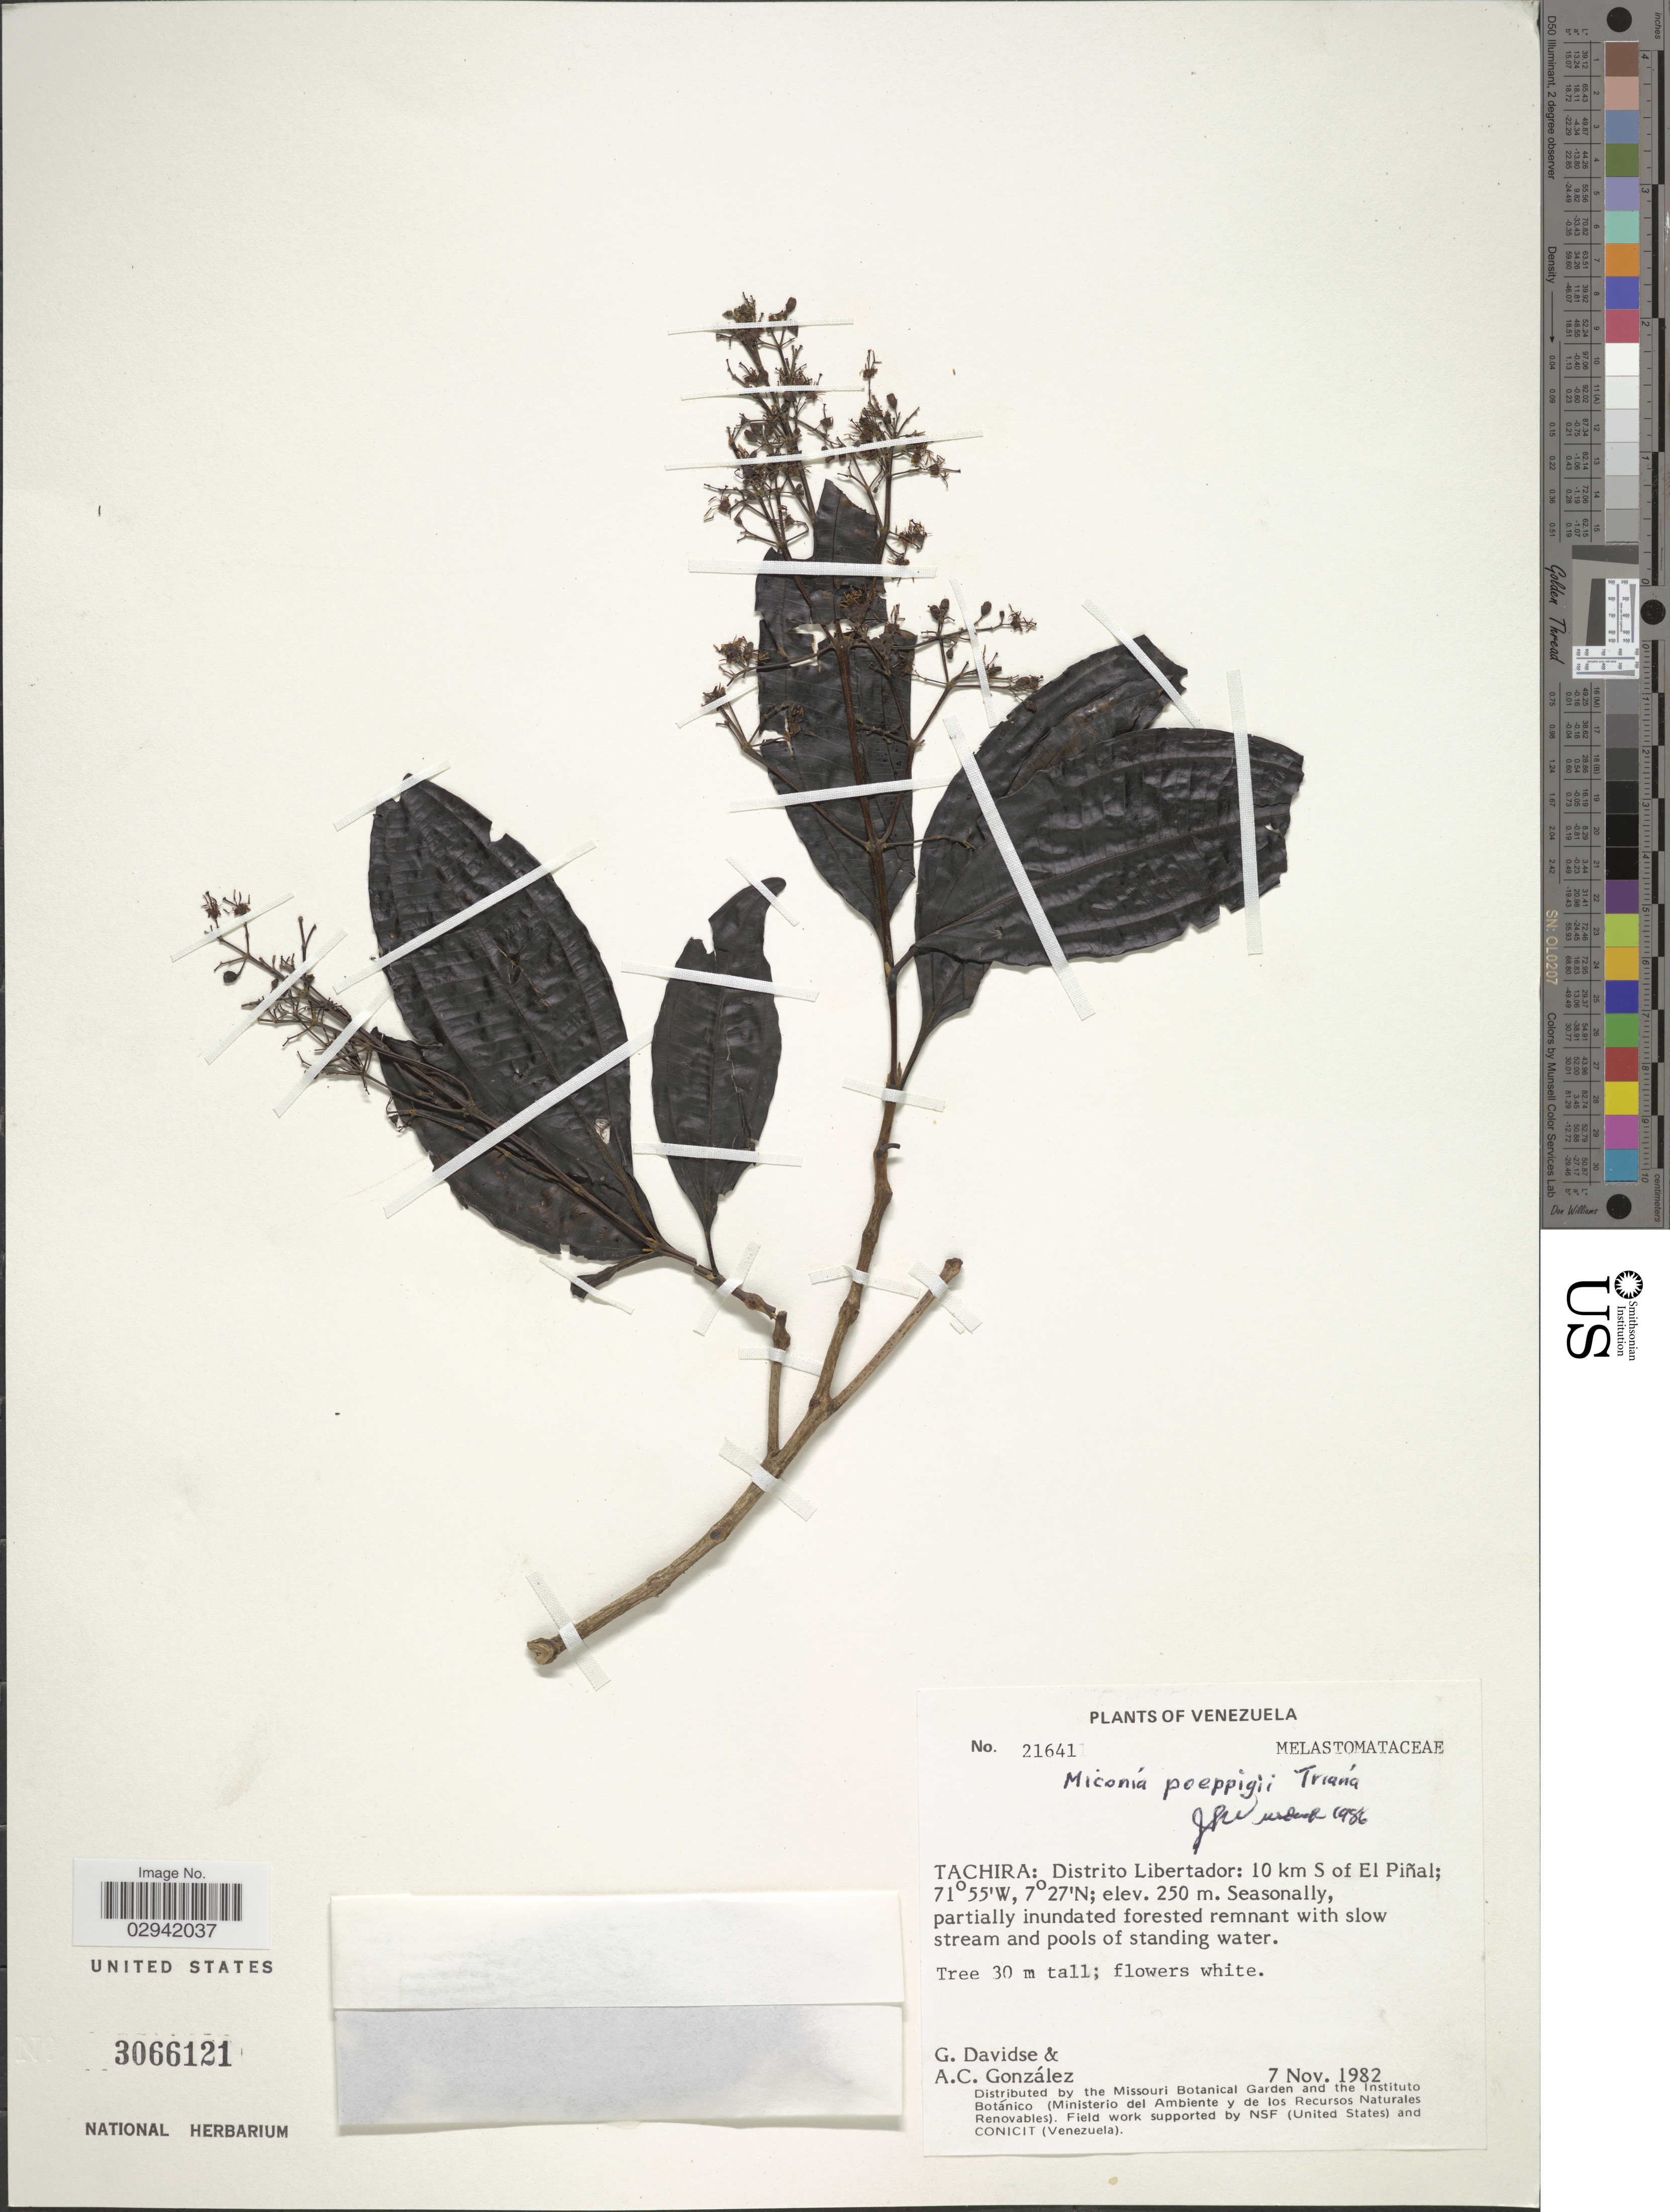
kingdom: Plantae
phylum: Tracheophyta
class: Magnoliopsida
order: Myrtales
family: Melastomataceae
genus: Miconia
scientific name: Miconia poeppigii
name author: Triana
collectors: G. Davidse & A. C. González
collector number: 21641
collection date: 1982-11-07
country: Venezuela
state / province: Tachira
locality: Distrito Libertador: 10 km S of El Piñal.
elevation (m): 250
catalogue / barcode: US 3066121